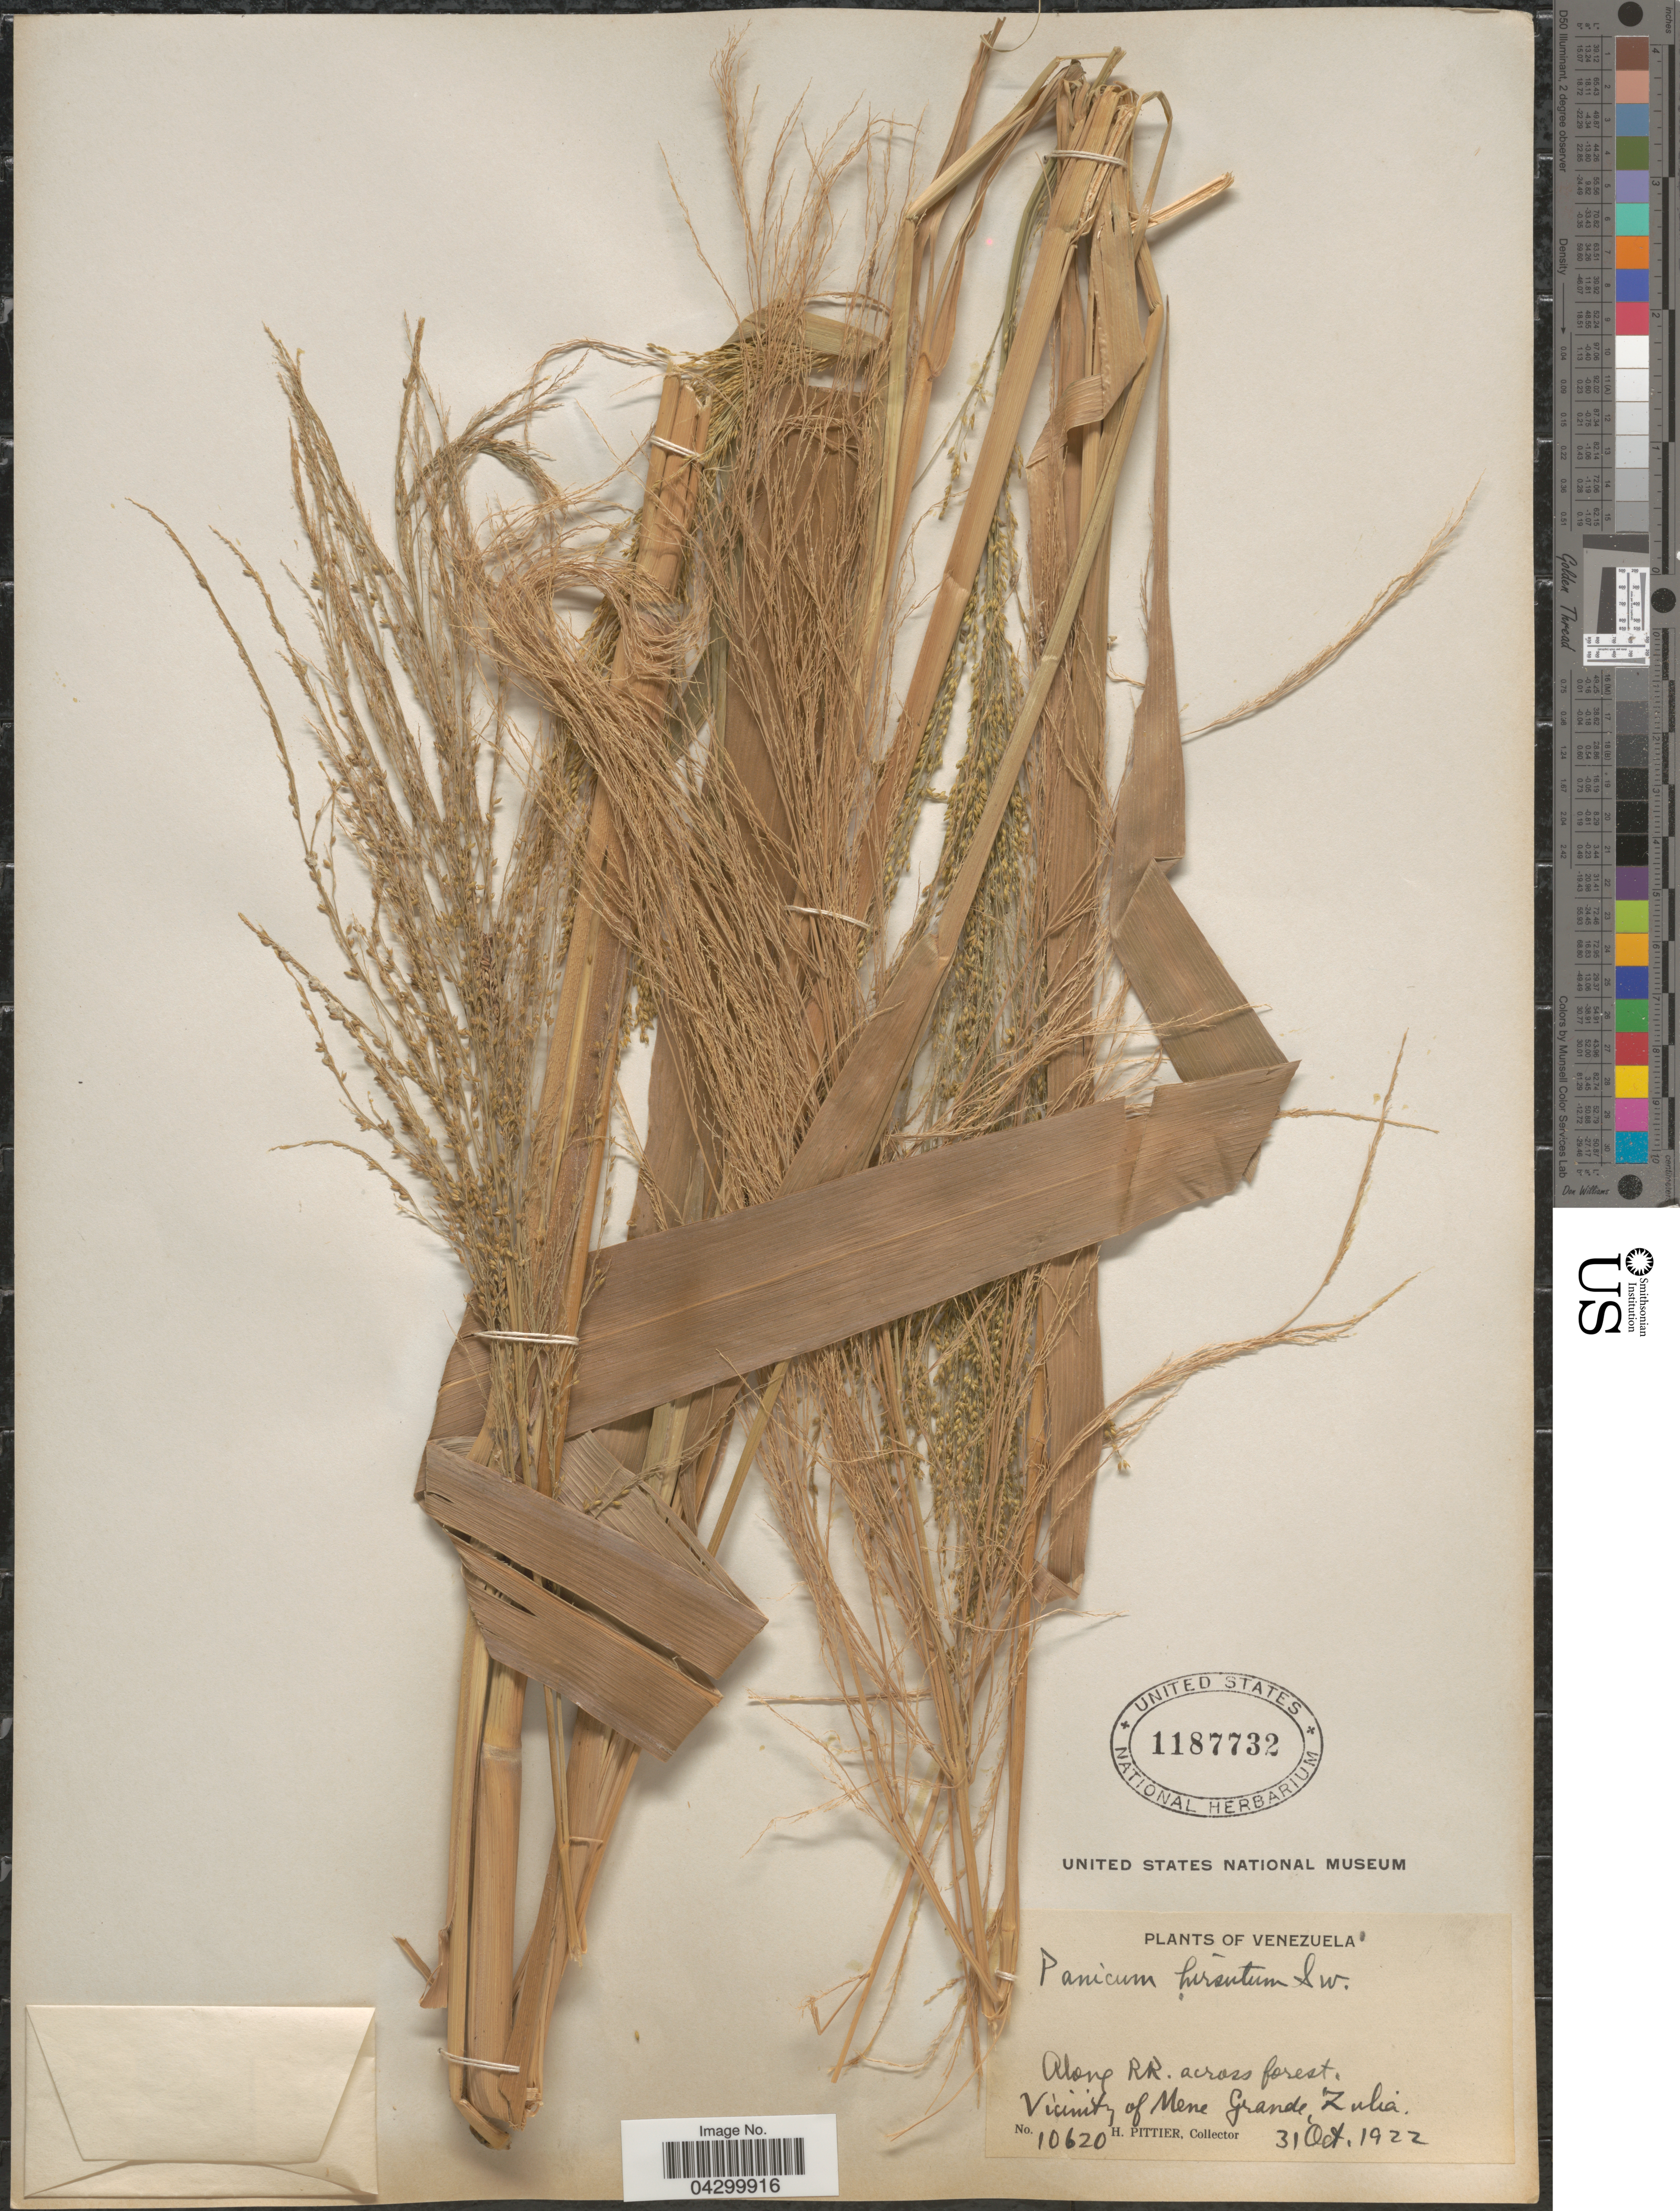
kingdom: Plantae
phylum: Tracheophyta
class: Liliopsida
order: Poales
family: Poaceae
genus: Panicum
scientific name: Panicum hirsutum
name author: Sw.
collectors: H. F. Pittier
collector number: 10620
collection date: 1922-10-31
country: Venezuela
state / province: Zulia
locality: Along RR. across forest. Vicinity of Mene Grande, Zulia.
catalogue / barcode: US 1187732